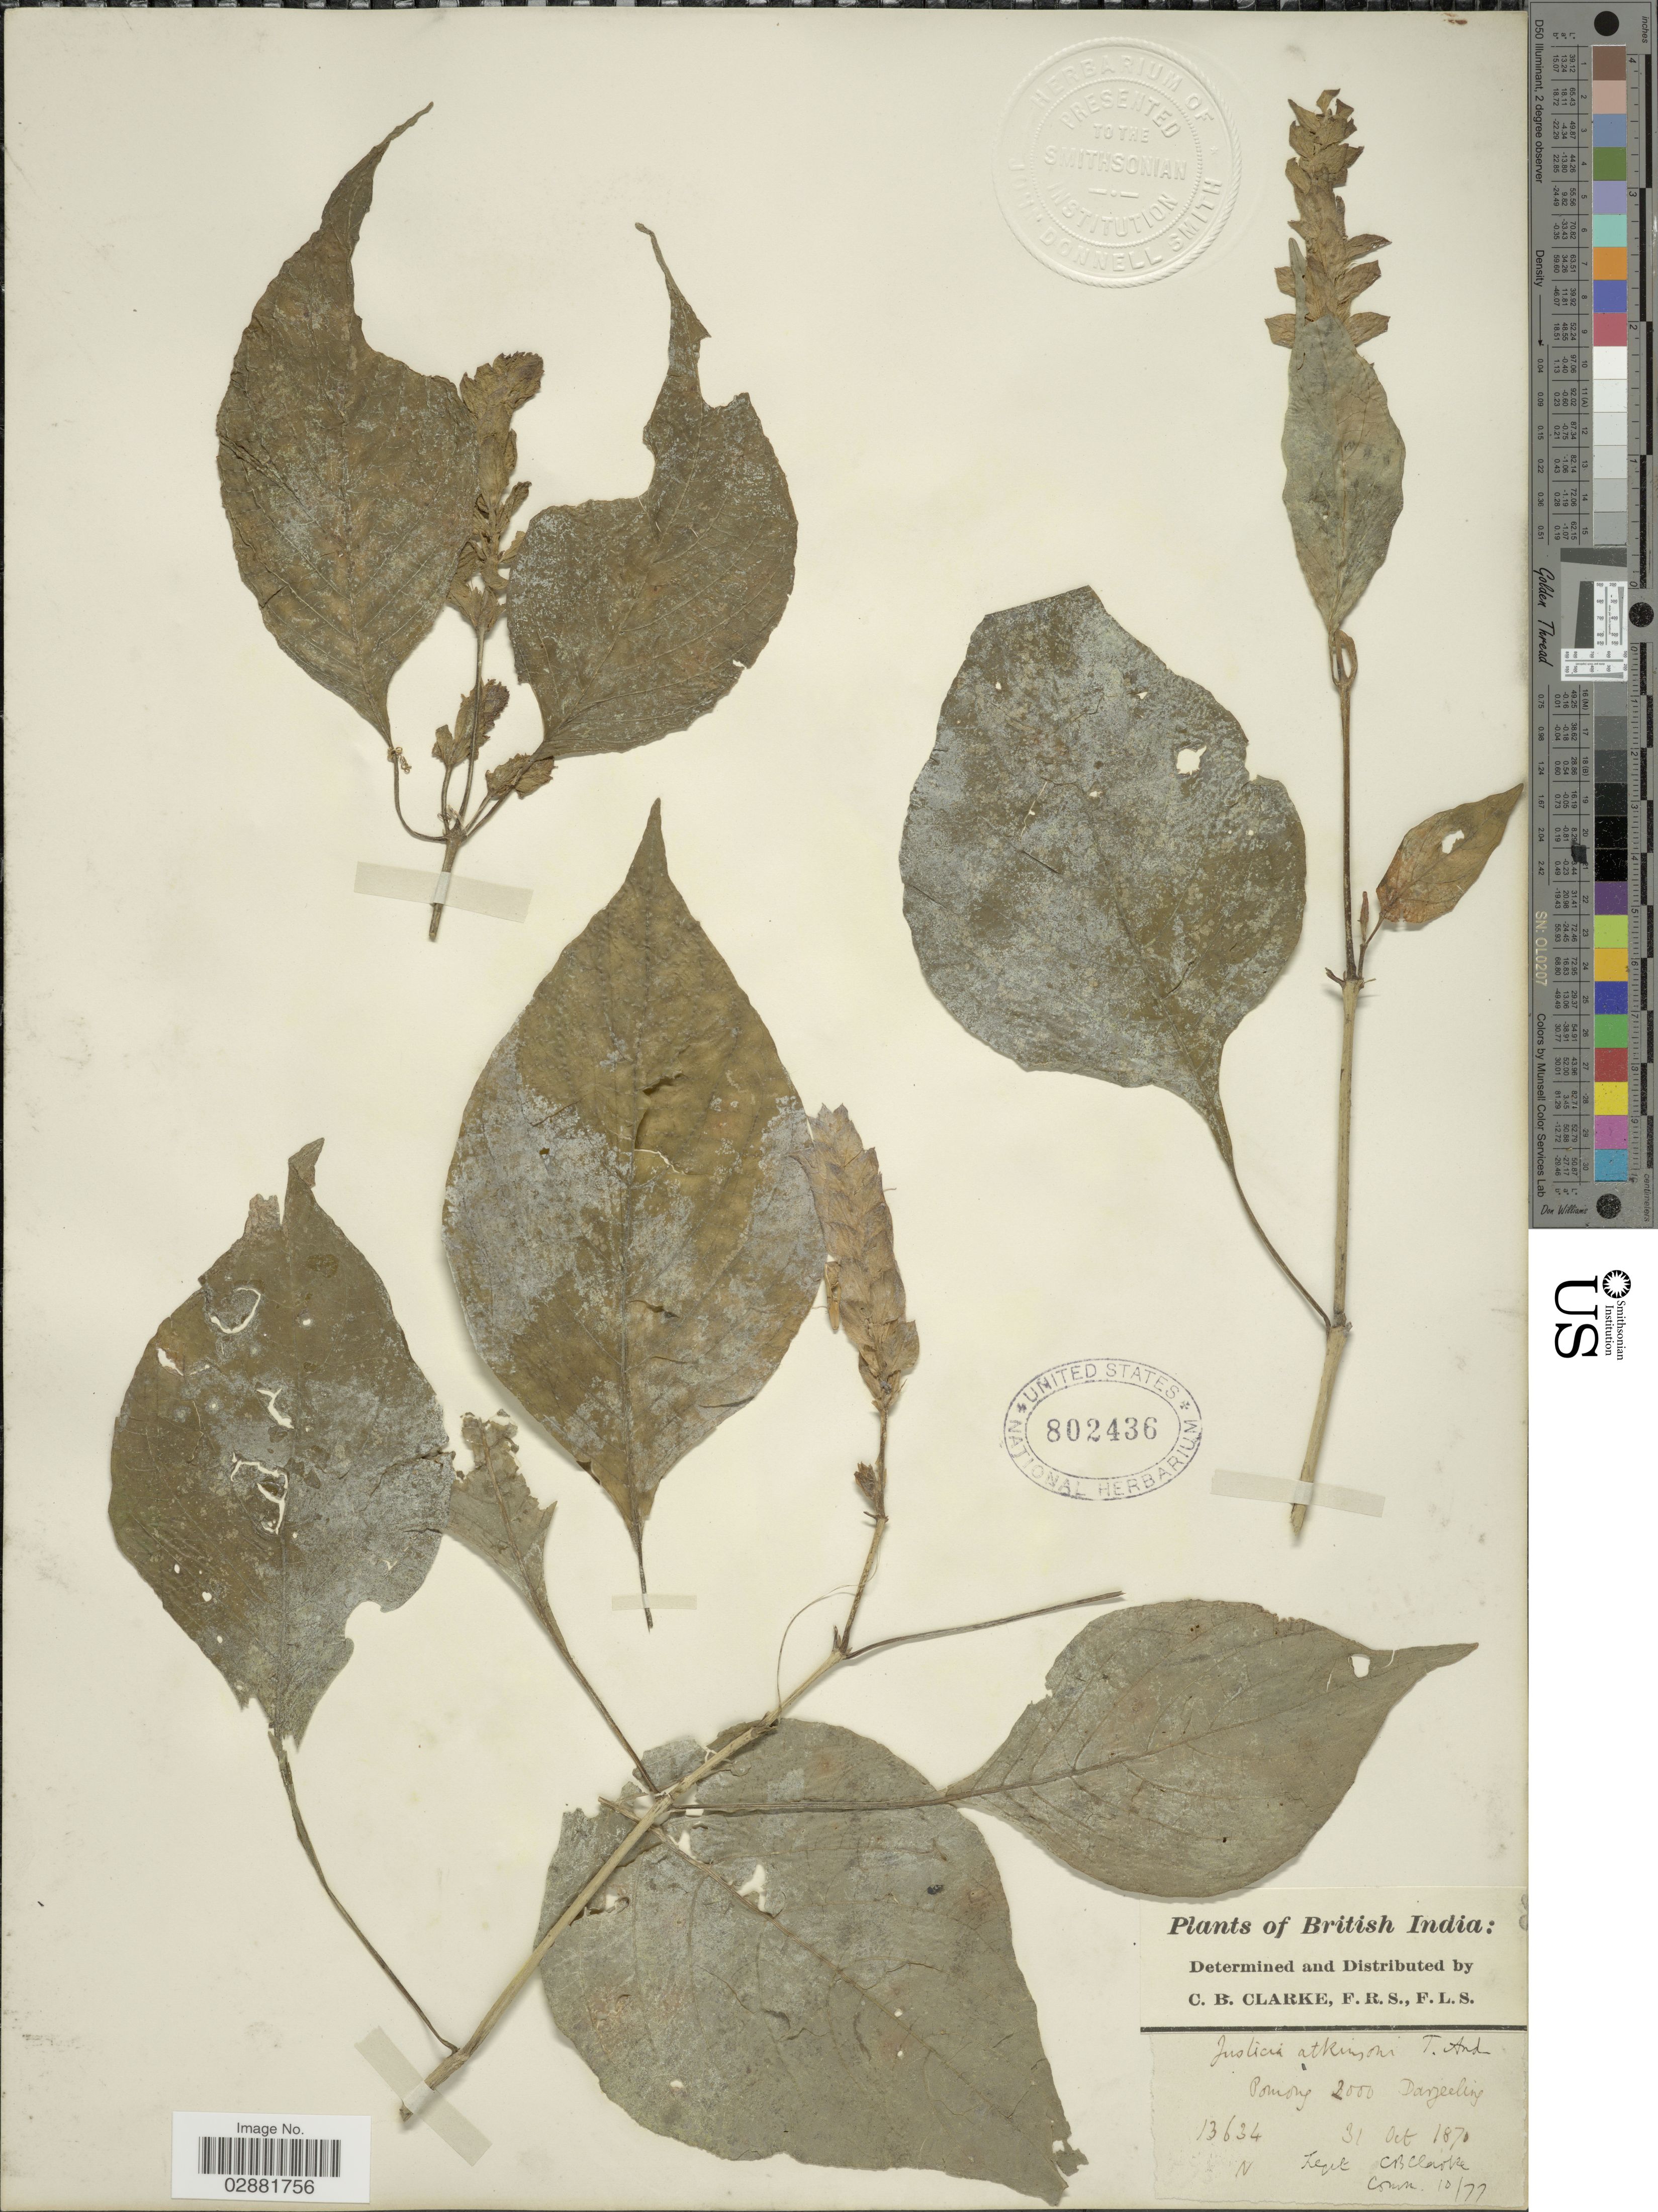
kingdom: Plantae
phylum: Tracheophyta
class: Magnoliopsida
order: Lamiales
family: Acanthaceae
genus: Justicia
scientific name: Justicia atkinsonii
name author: T. Anderson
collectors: C. B. Clarke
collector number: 13634N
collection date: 1870-10-31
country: India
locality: British India, Pomong, Darjeeling.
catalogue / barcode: US 802436